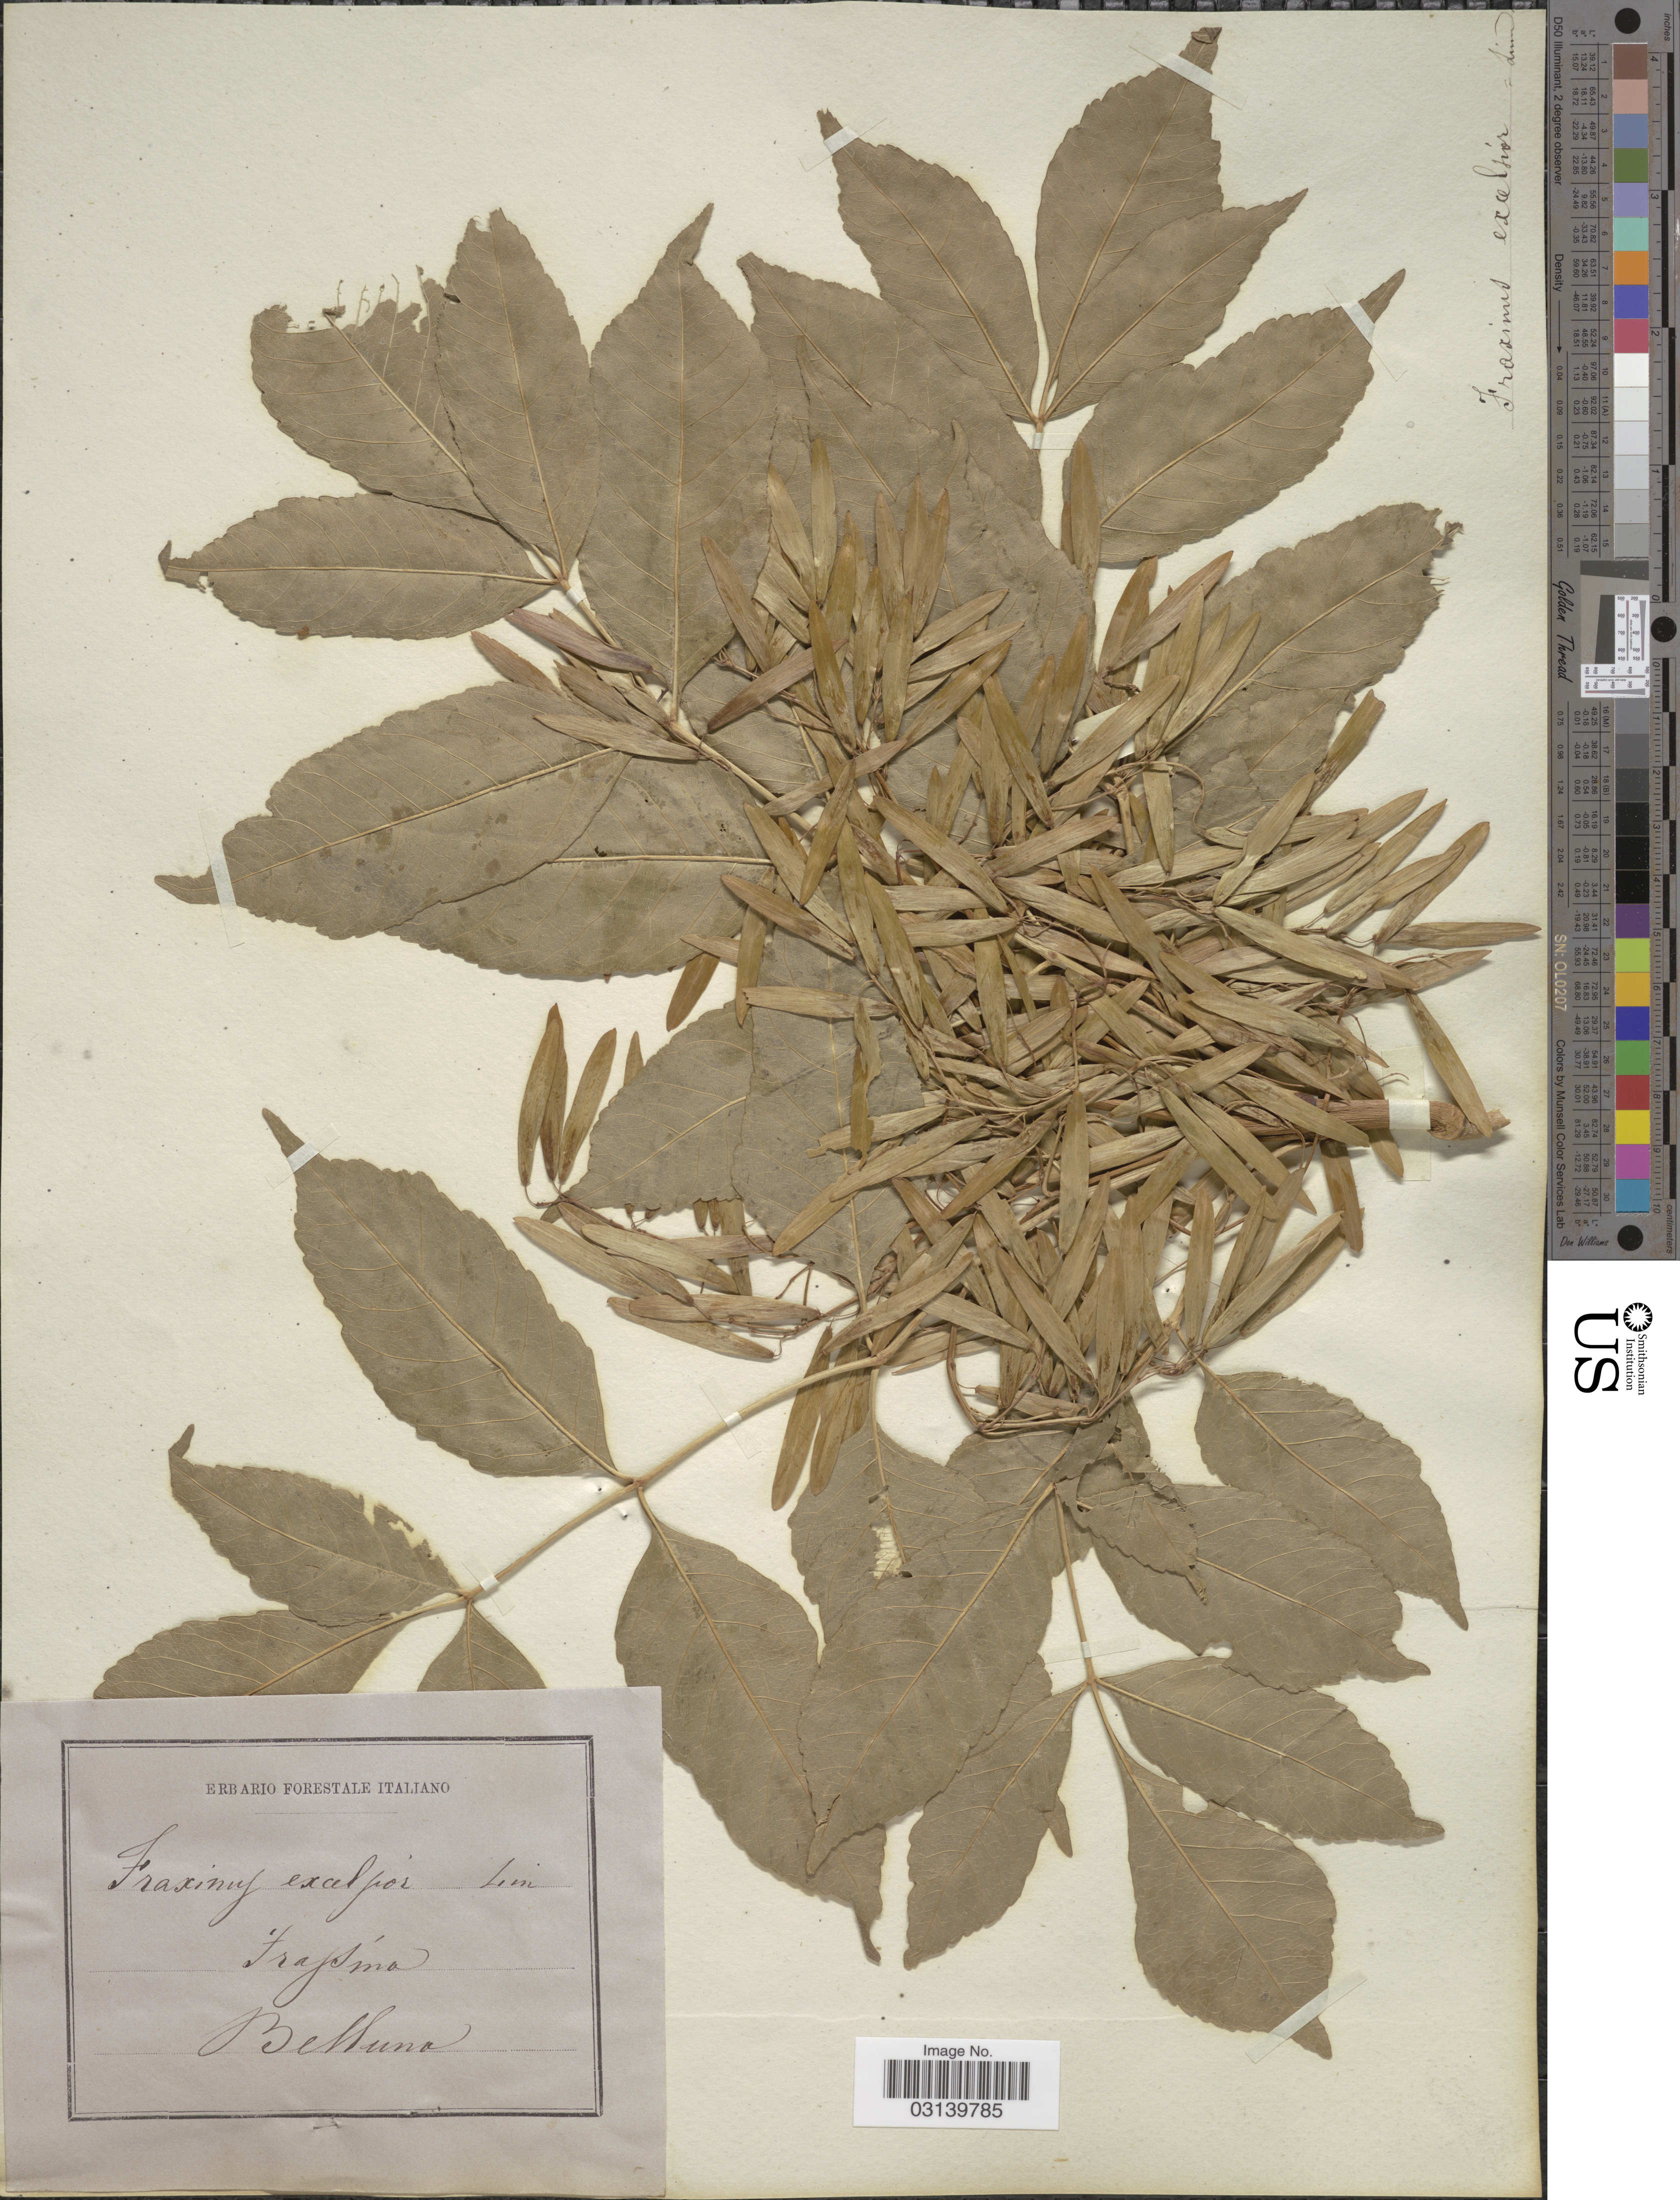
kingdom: Plantae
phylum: Tracheophyta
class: Magnoliopsida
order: Lamiales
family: Oleaceae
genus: Fraxinus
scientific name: Fraxinus excelsior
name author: L.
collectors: Ex herb. Forestale Italiano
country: Italy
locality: Trassino. Belluno.